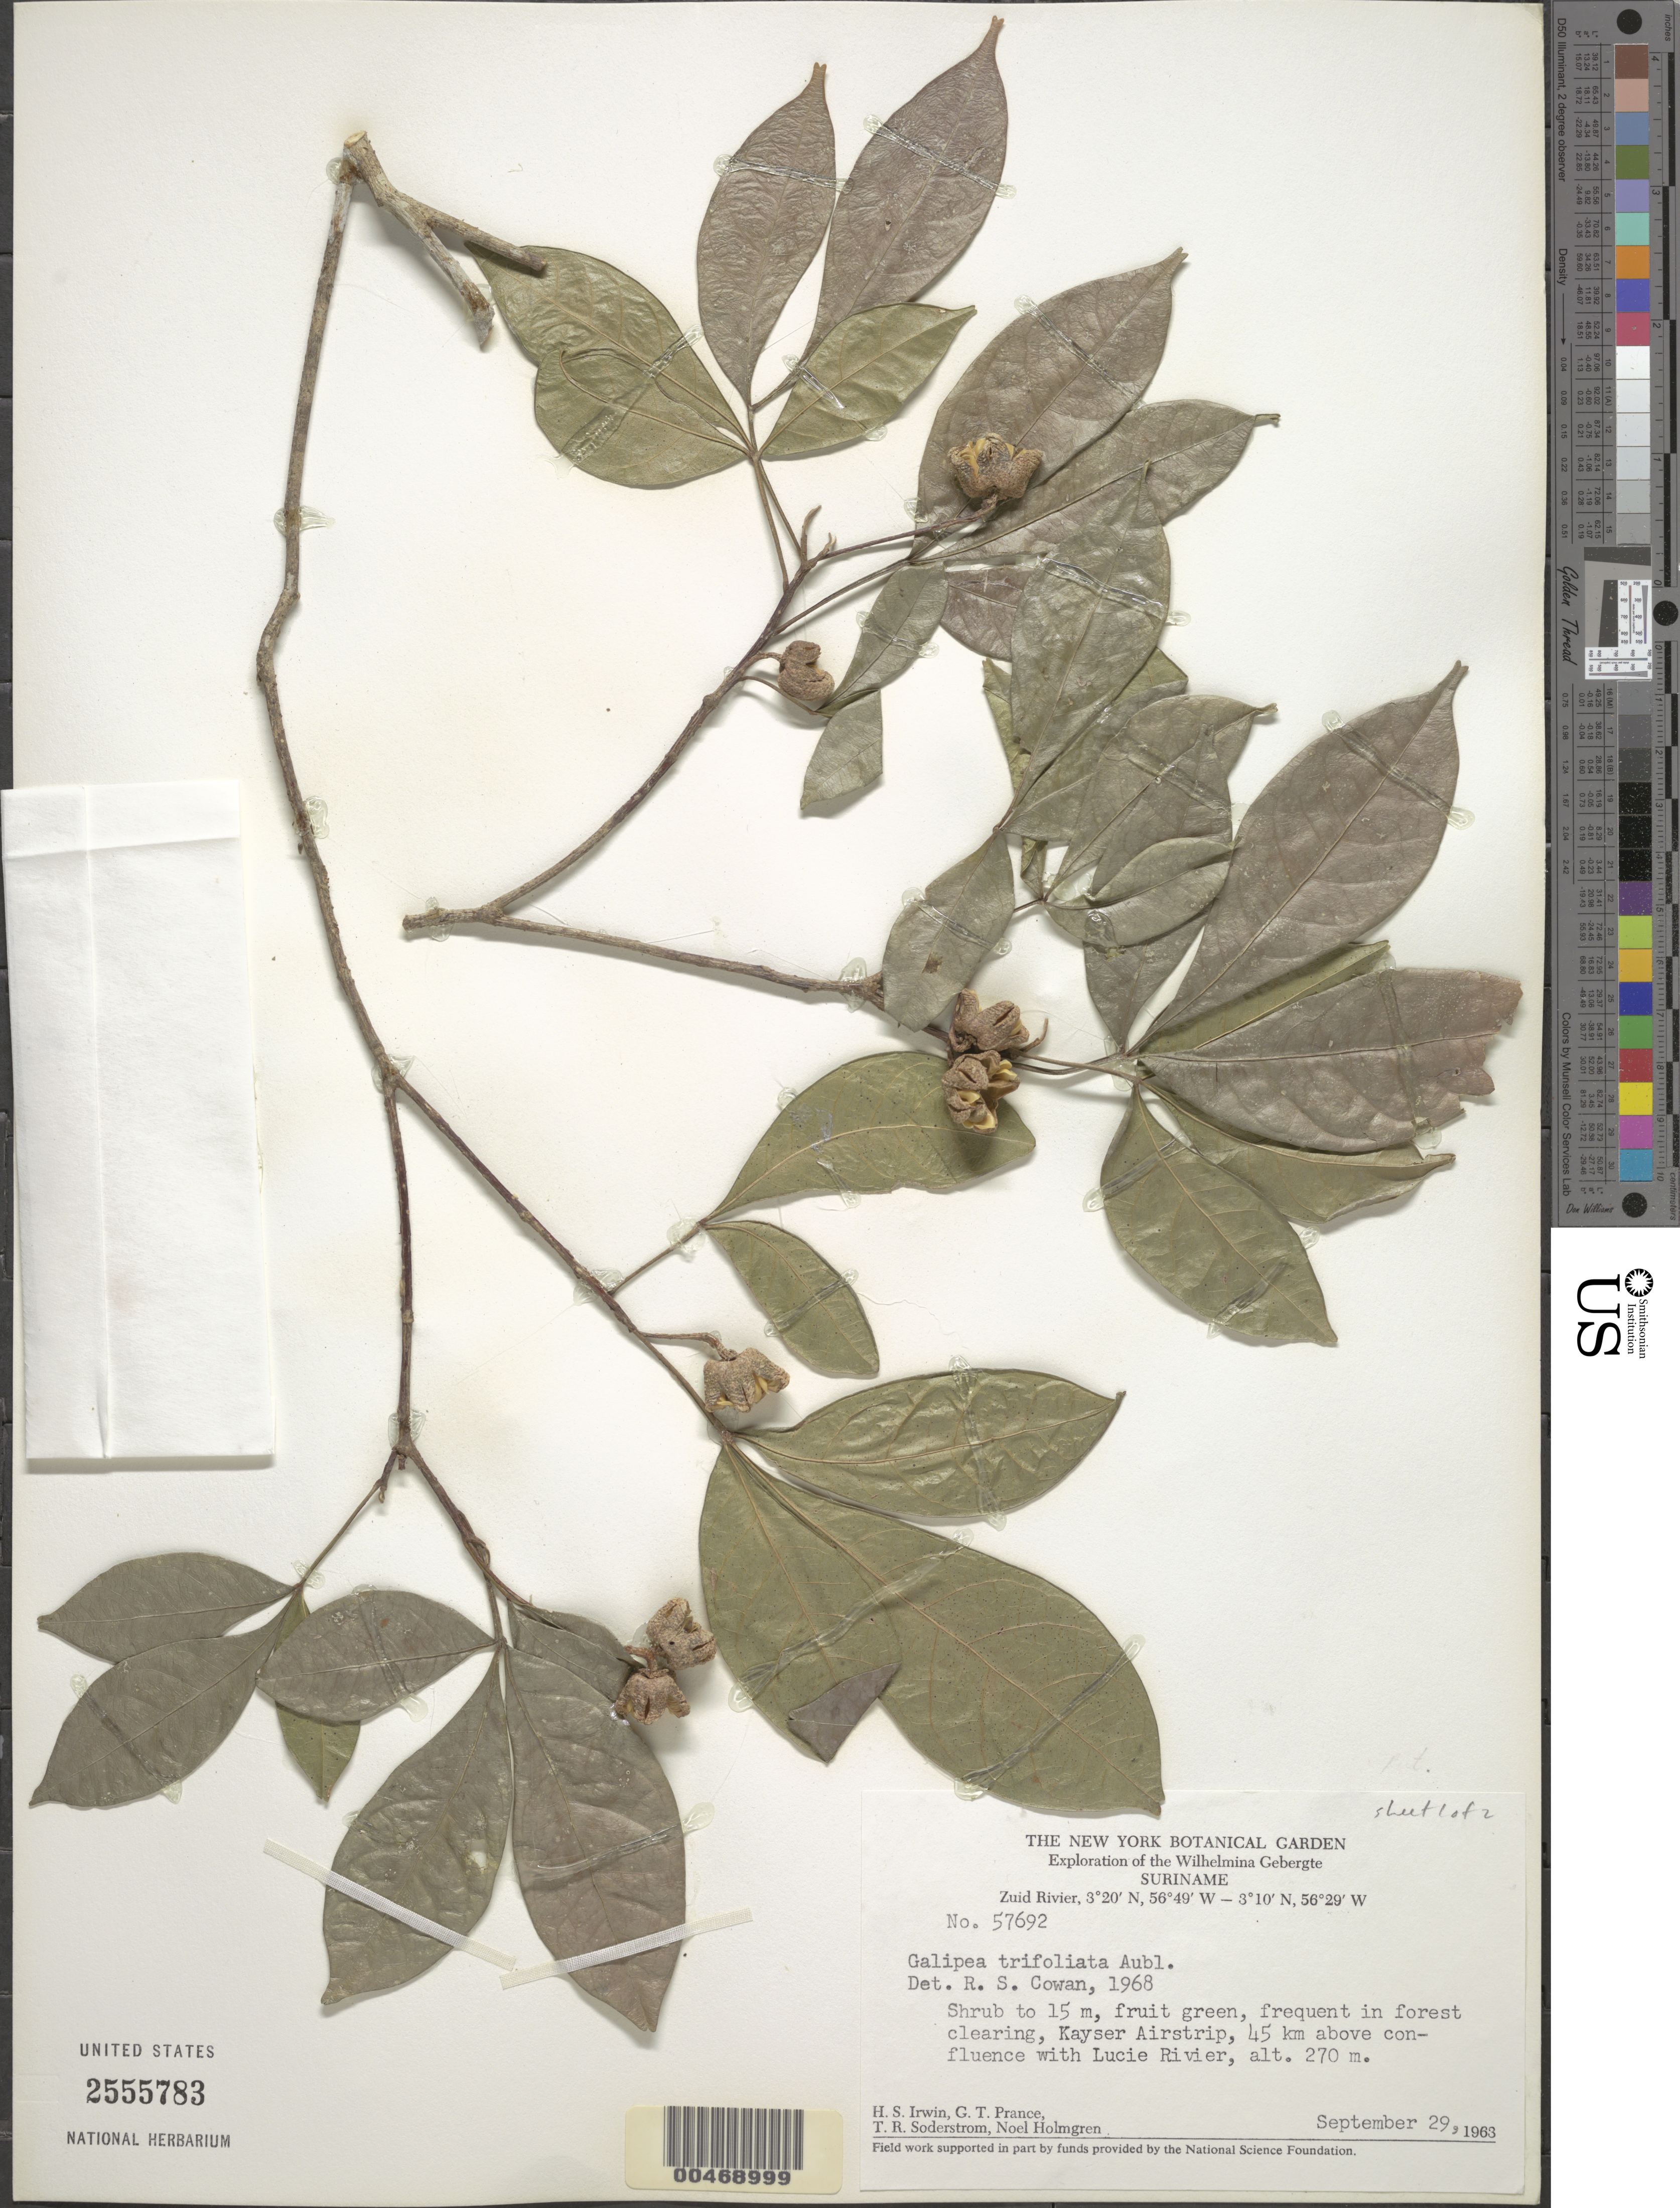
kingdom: Plantae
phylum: Tracheophyta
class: Magnoliopsida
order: Sapindales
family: Rutaceae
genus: Galipea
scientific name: Galipea trifoliata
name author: Aubl.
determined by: Cowan, R. S.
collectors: H. Irwin, G. T. Prance, T. R. Soderstrom & N. H. Holmgren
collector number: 57692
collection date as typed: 29-Sep-63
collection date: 1963-09-29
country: Suriname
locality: Kayser Airstrip, Zuid R., 45 km above confl. with Lucie R., Wilhelmina Gebergte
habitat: Forest clearing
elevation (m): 270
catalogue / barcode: US 2555783